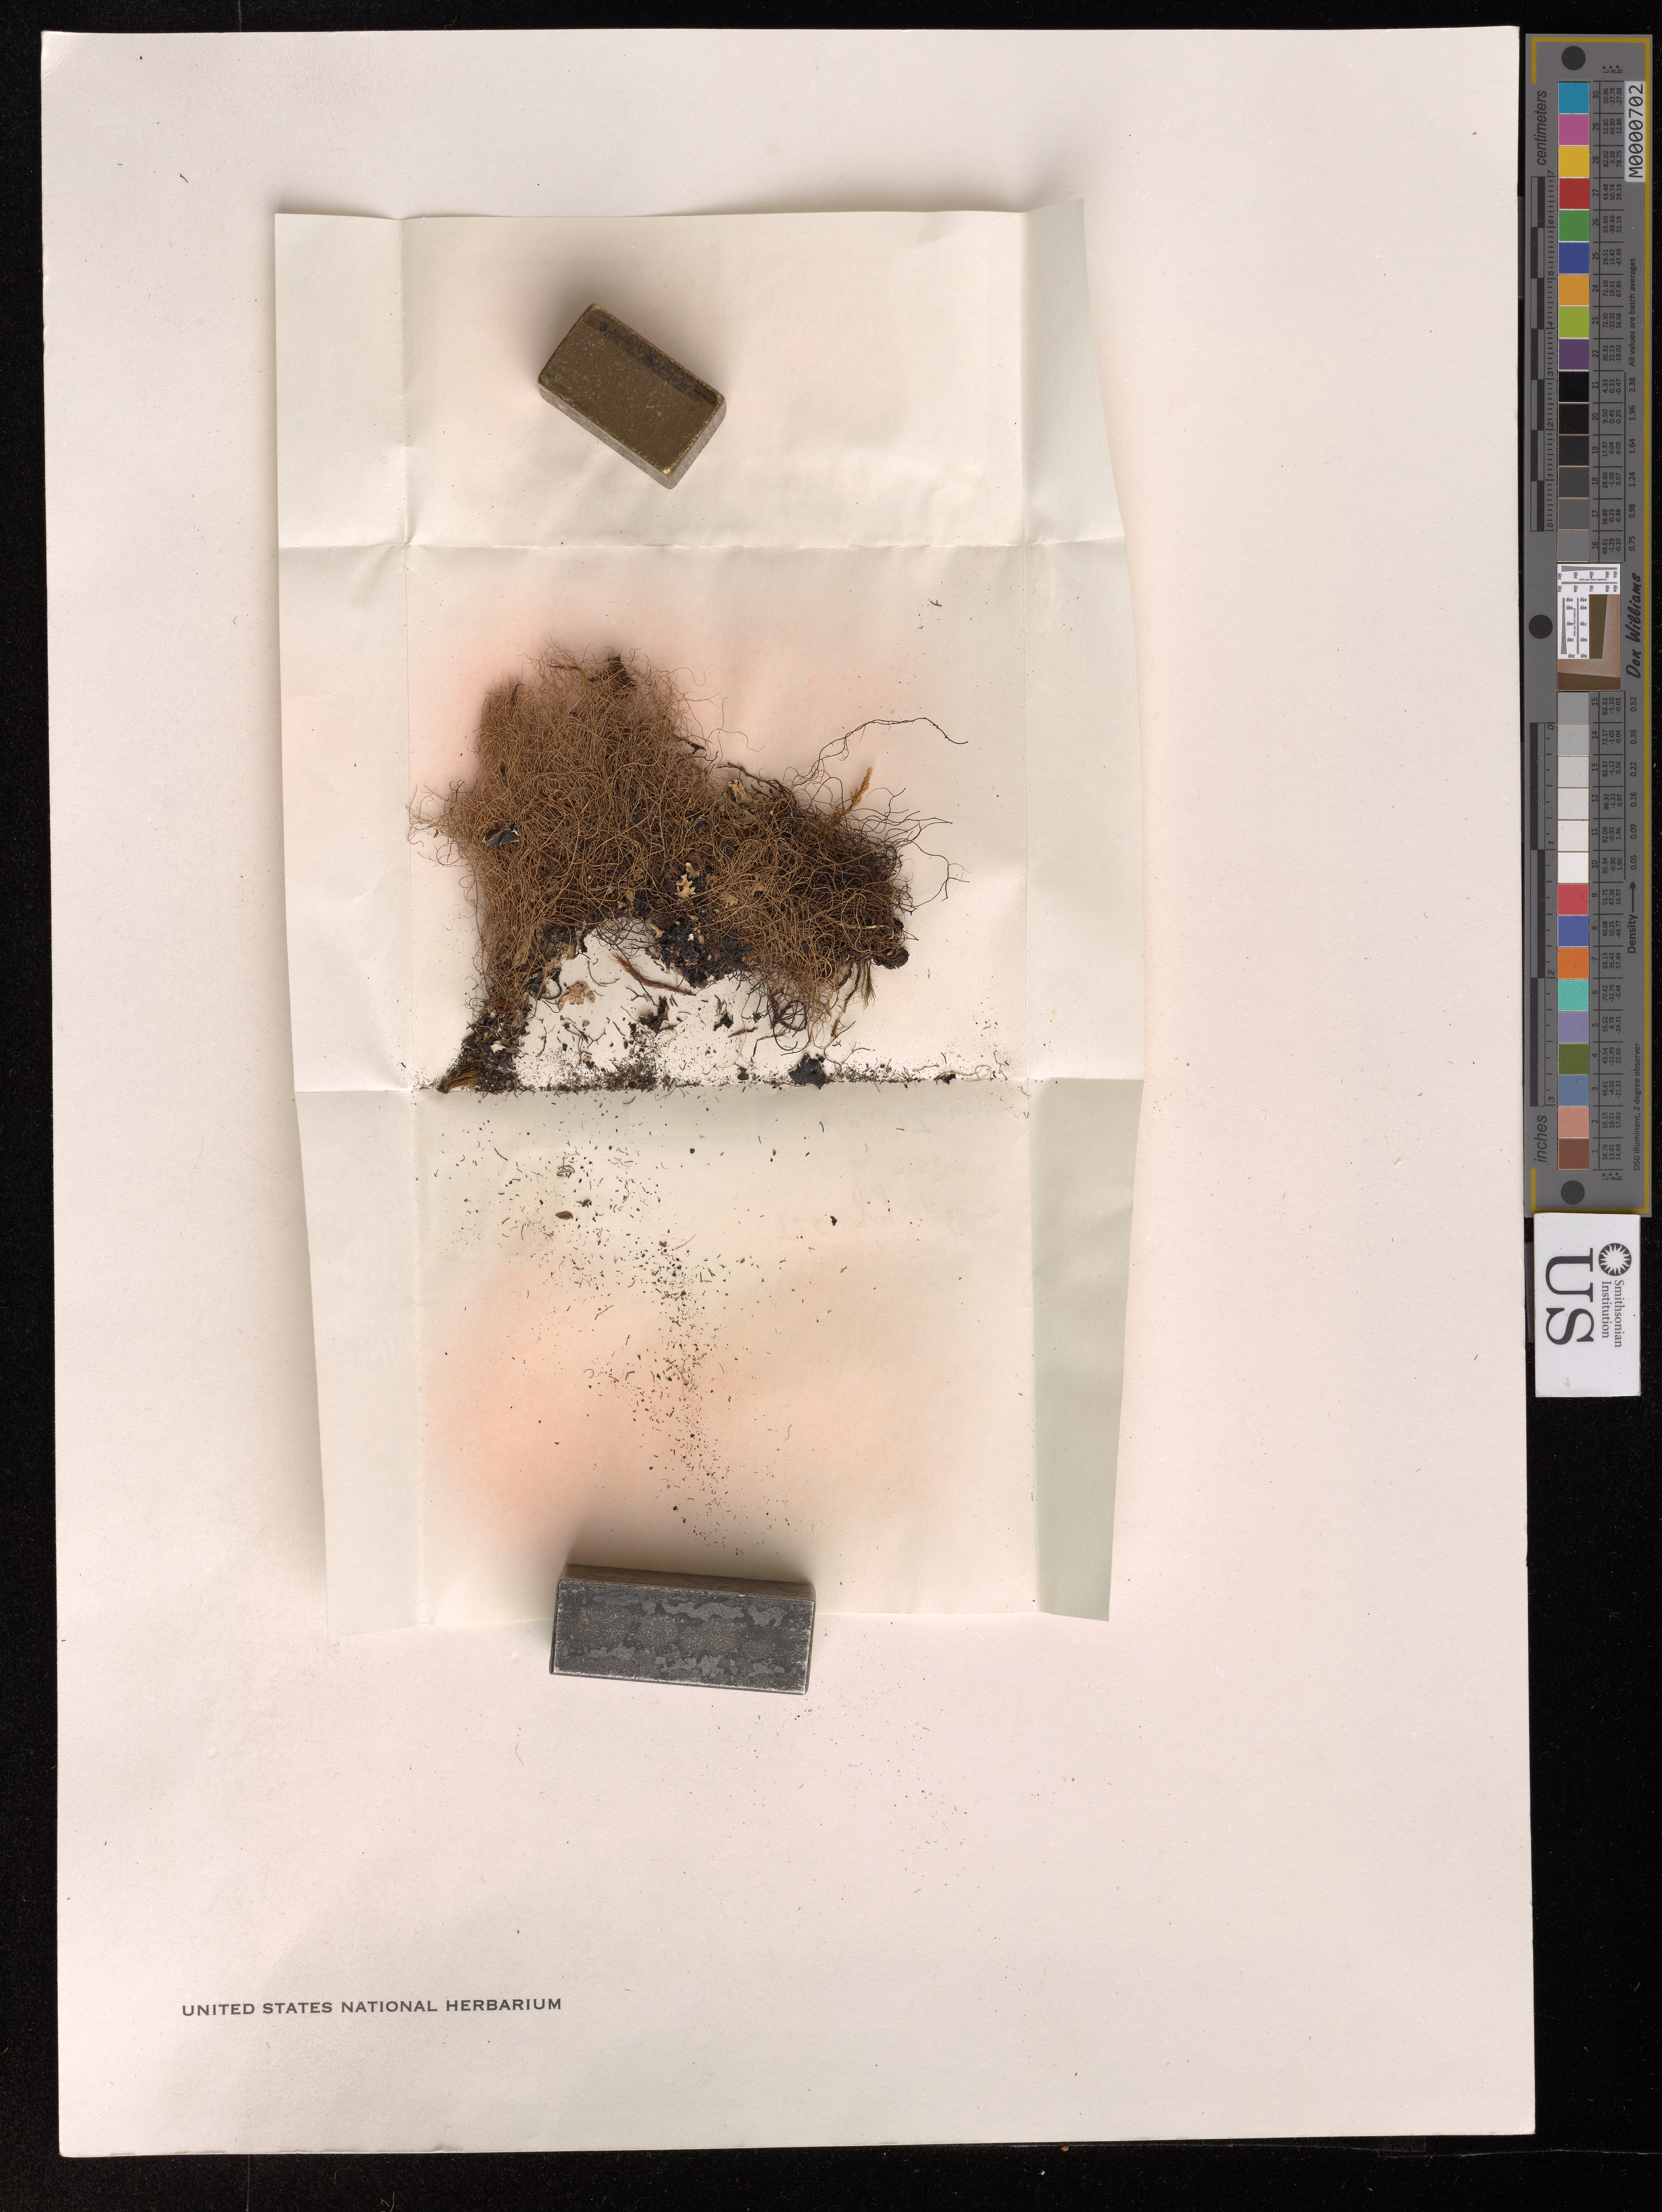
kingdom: Fungi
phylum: Ascomycota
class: Lecanoromycetes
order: Lecanorales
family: Parmeliaceae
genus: Bryoria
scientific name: Bryoria nadvornikiana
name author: (Gyeln.) Brodo & D.Hawksw.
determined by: McMullin, R. Troy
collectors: R. Cain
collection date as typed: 16 Jun 1956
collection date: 1956-06-16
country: Canada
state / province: Ontario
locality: Thunder bay d., worthington bay, schreiber